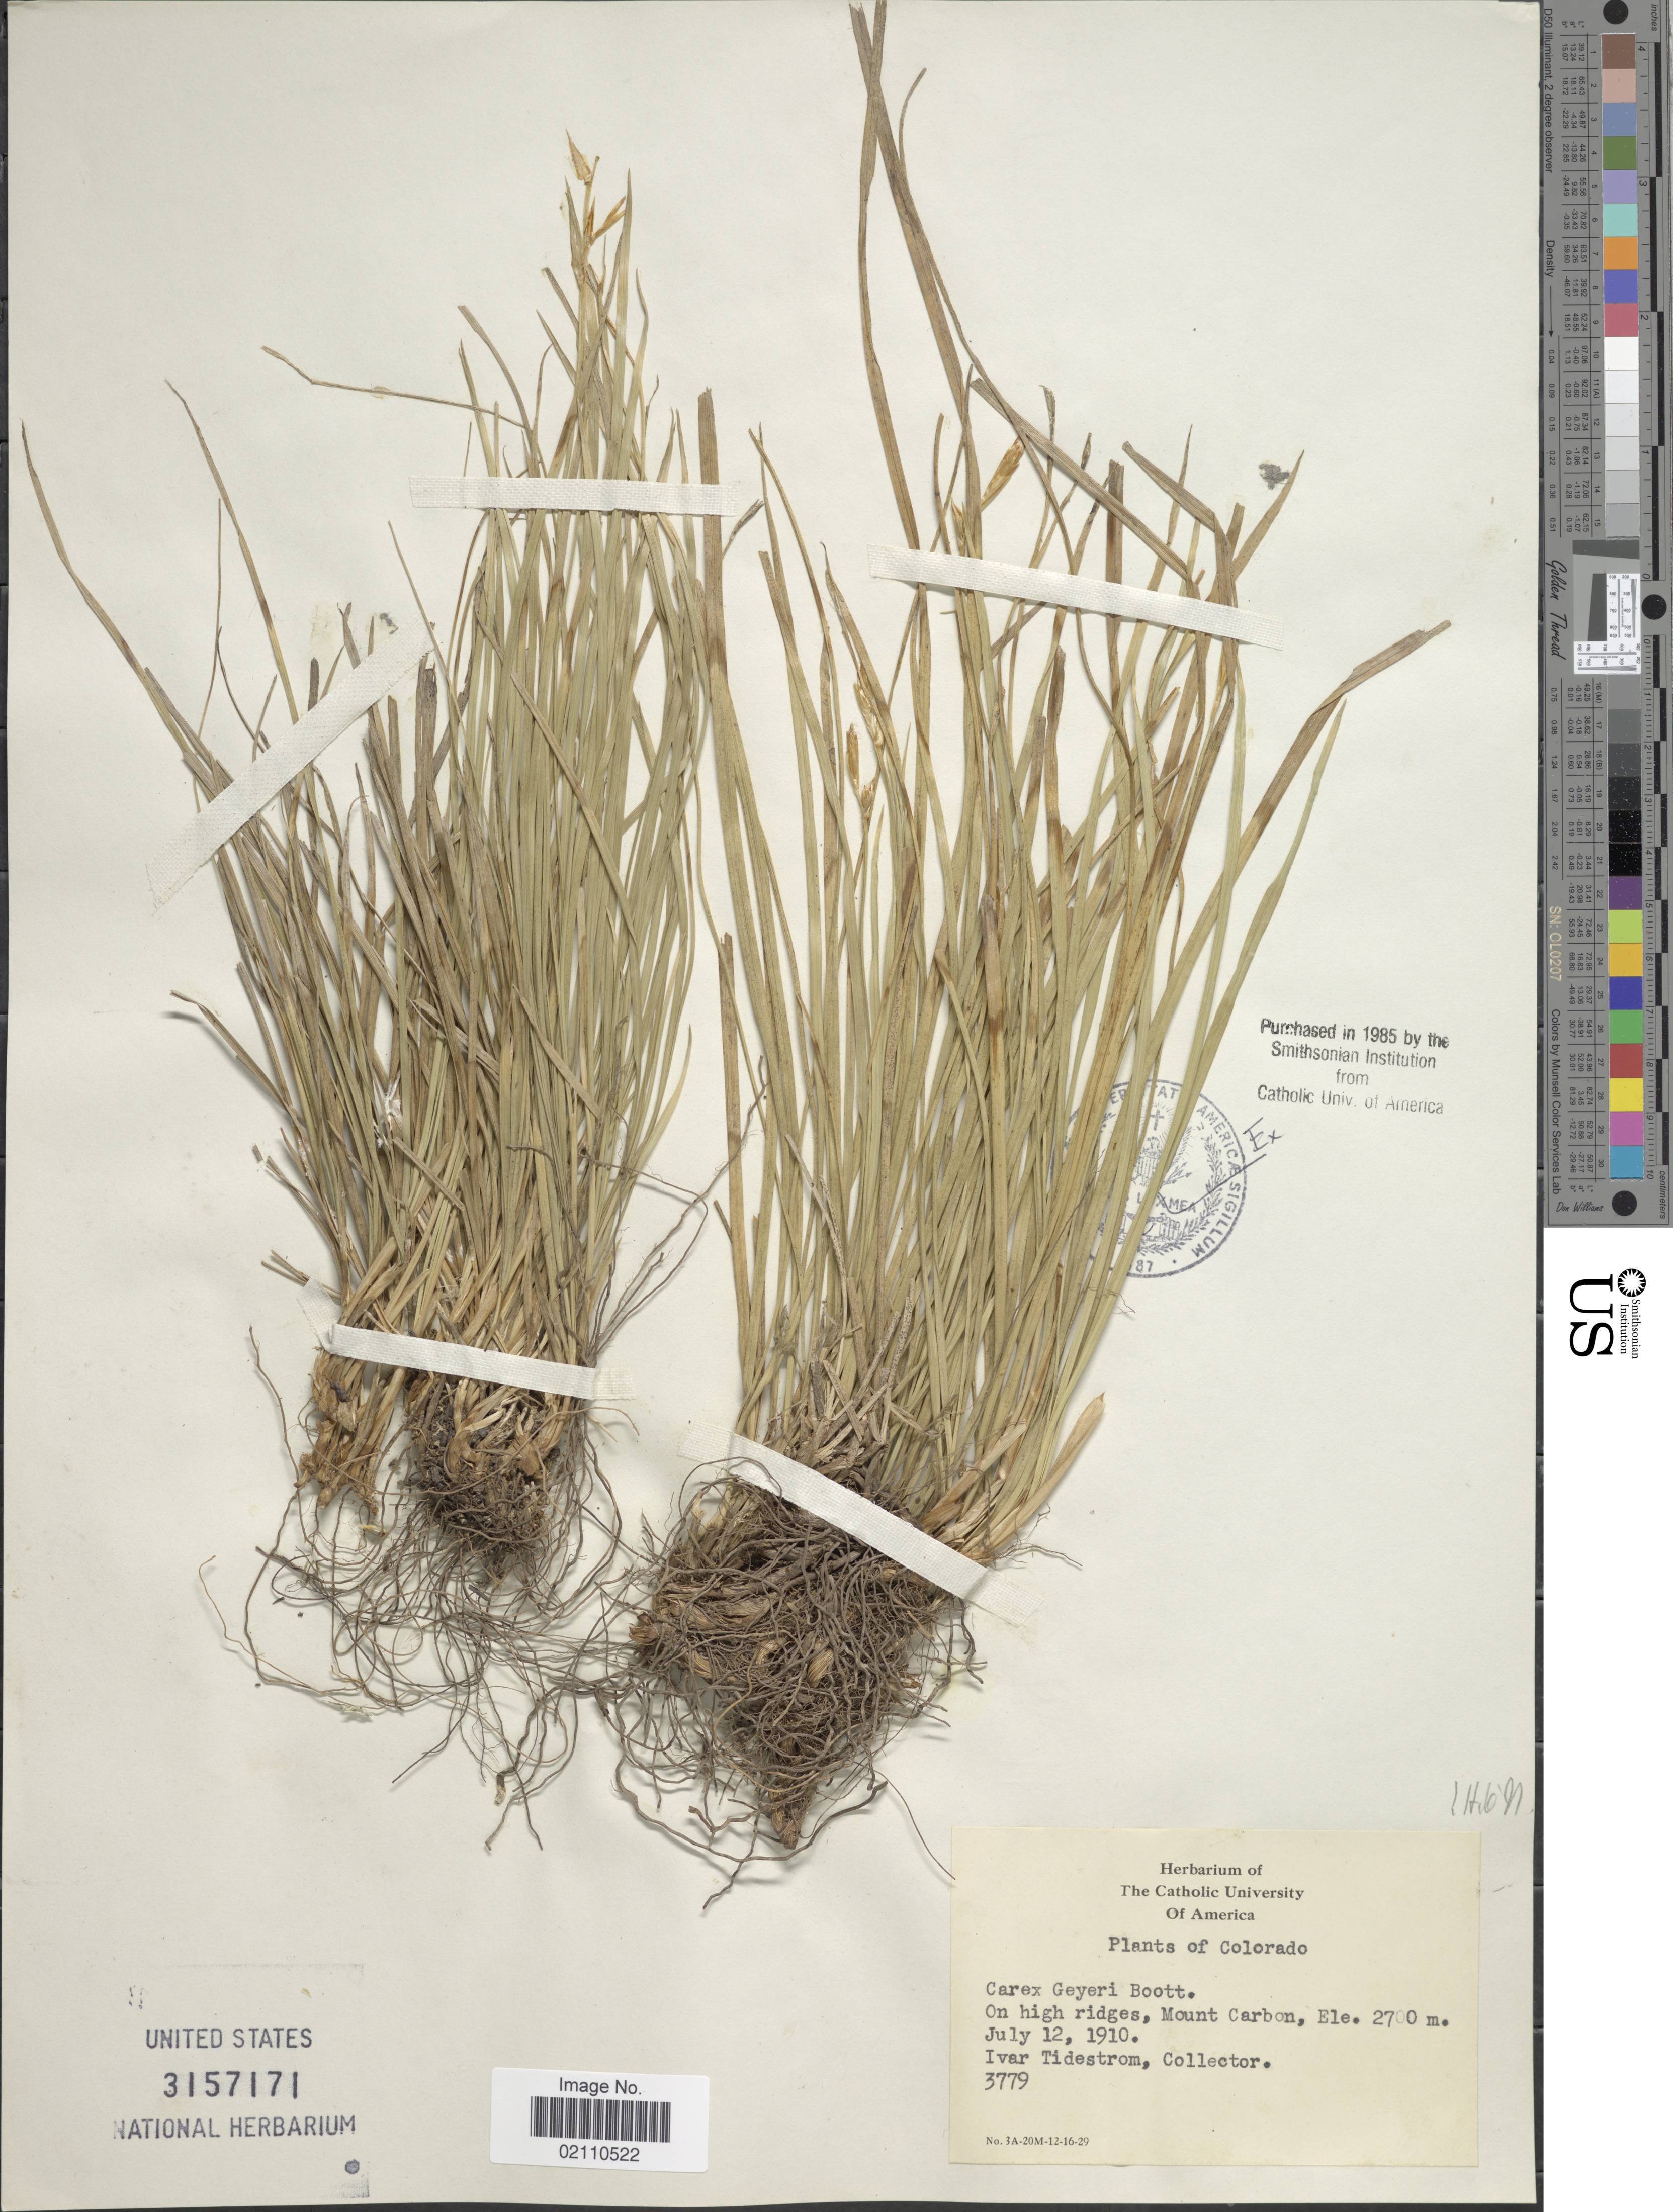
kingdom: Plantae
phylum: Tracheophyta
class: Liliopsida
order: Poales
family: Cyperaceae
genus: Carex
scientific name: Carex geyeri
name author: Boott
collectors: I. F. Tidestrom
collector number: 3779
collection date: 1910-07-12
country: United States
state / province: Colorado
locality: Mount Carbon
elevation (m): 2700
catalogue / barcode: US 3157171